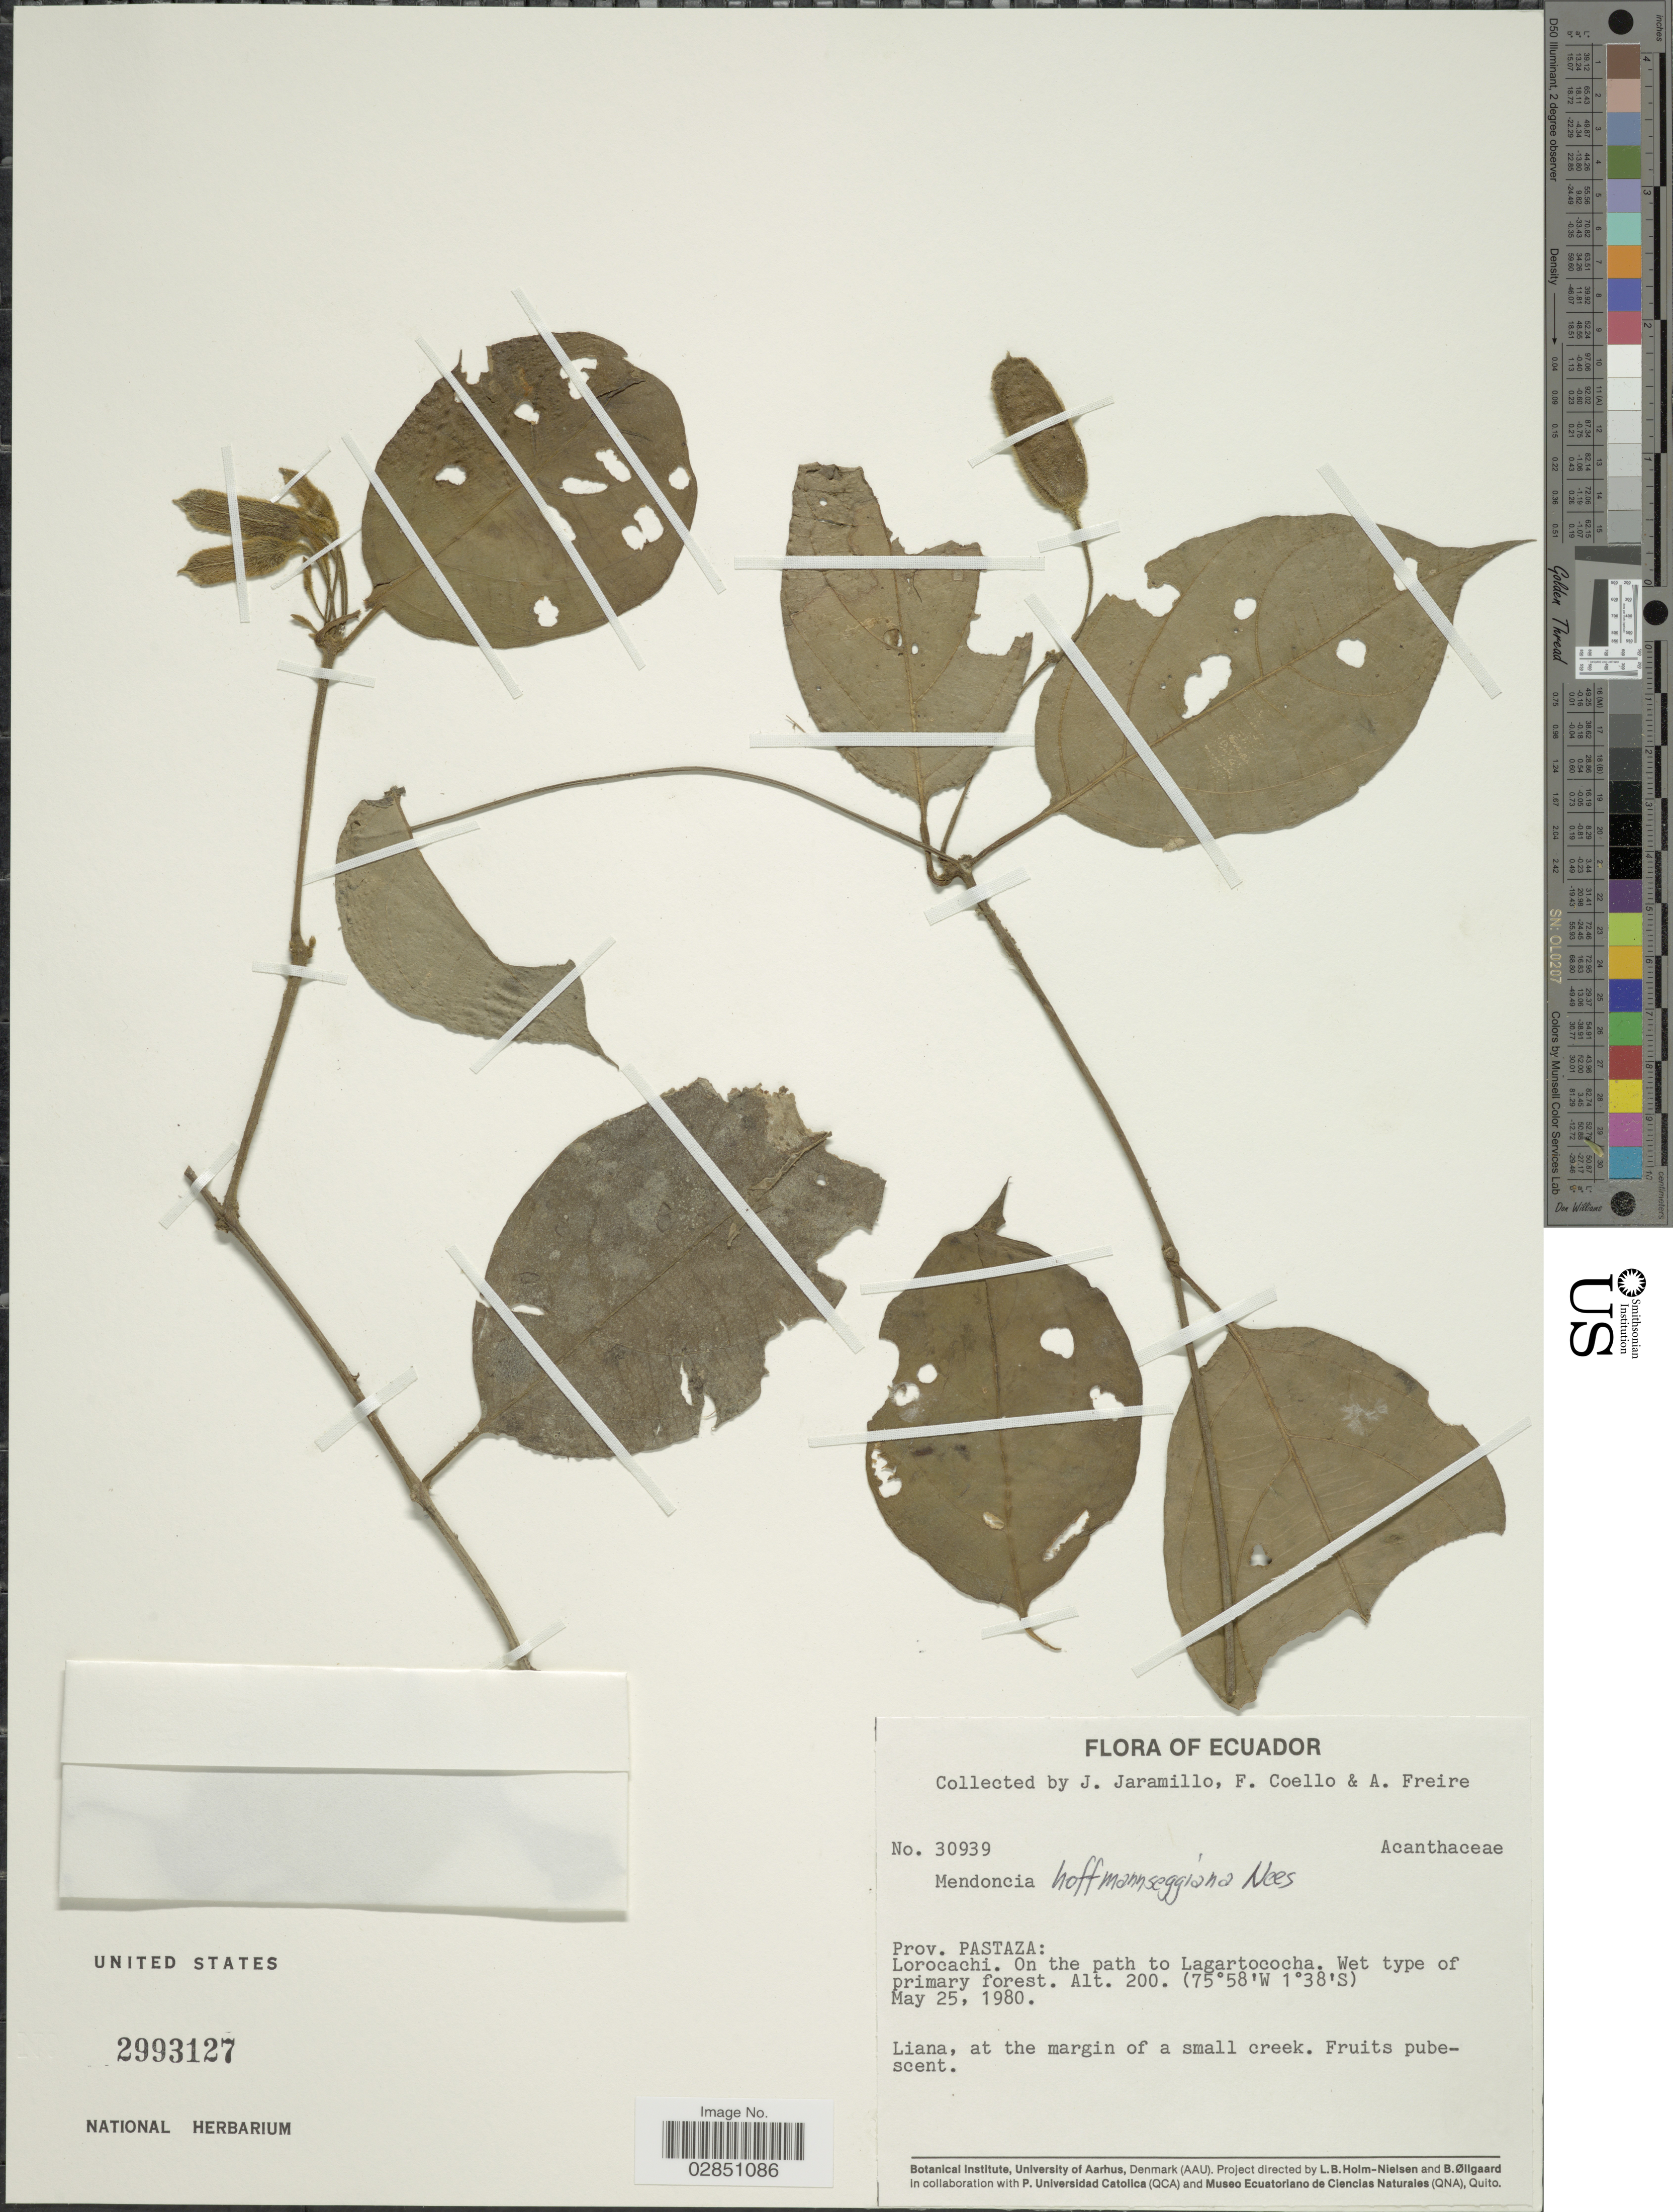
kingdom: Plantae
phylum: Tracheophyta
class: Magnoliopsida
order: Lamiales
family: Acanthaceae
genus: Mendoncia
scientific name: Mendoncia hoffmannseggiana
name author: Nees in DC.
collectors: J. Jaramillo, F. Coello & A. Freire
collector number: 30939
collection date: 1980-05-25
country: Ecuador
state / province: Pastaza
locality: Lorocachi, On the path to Lagartococha.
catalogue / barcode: US 2993127